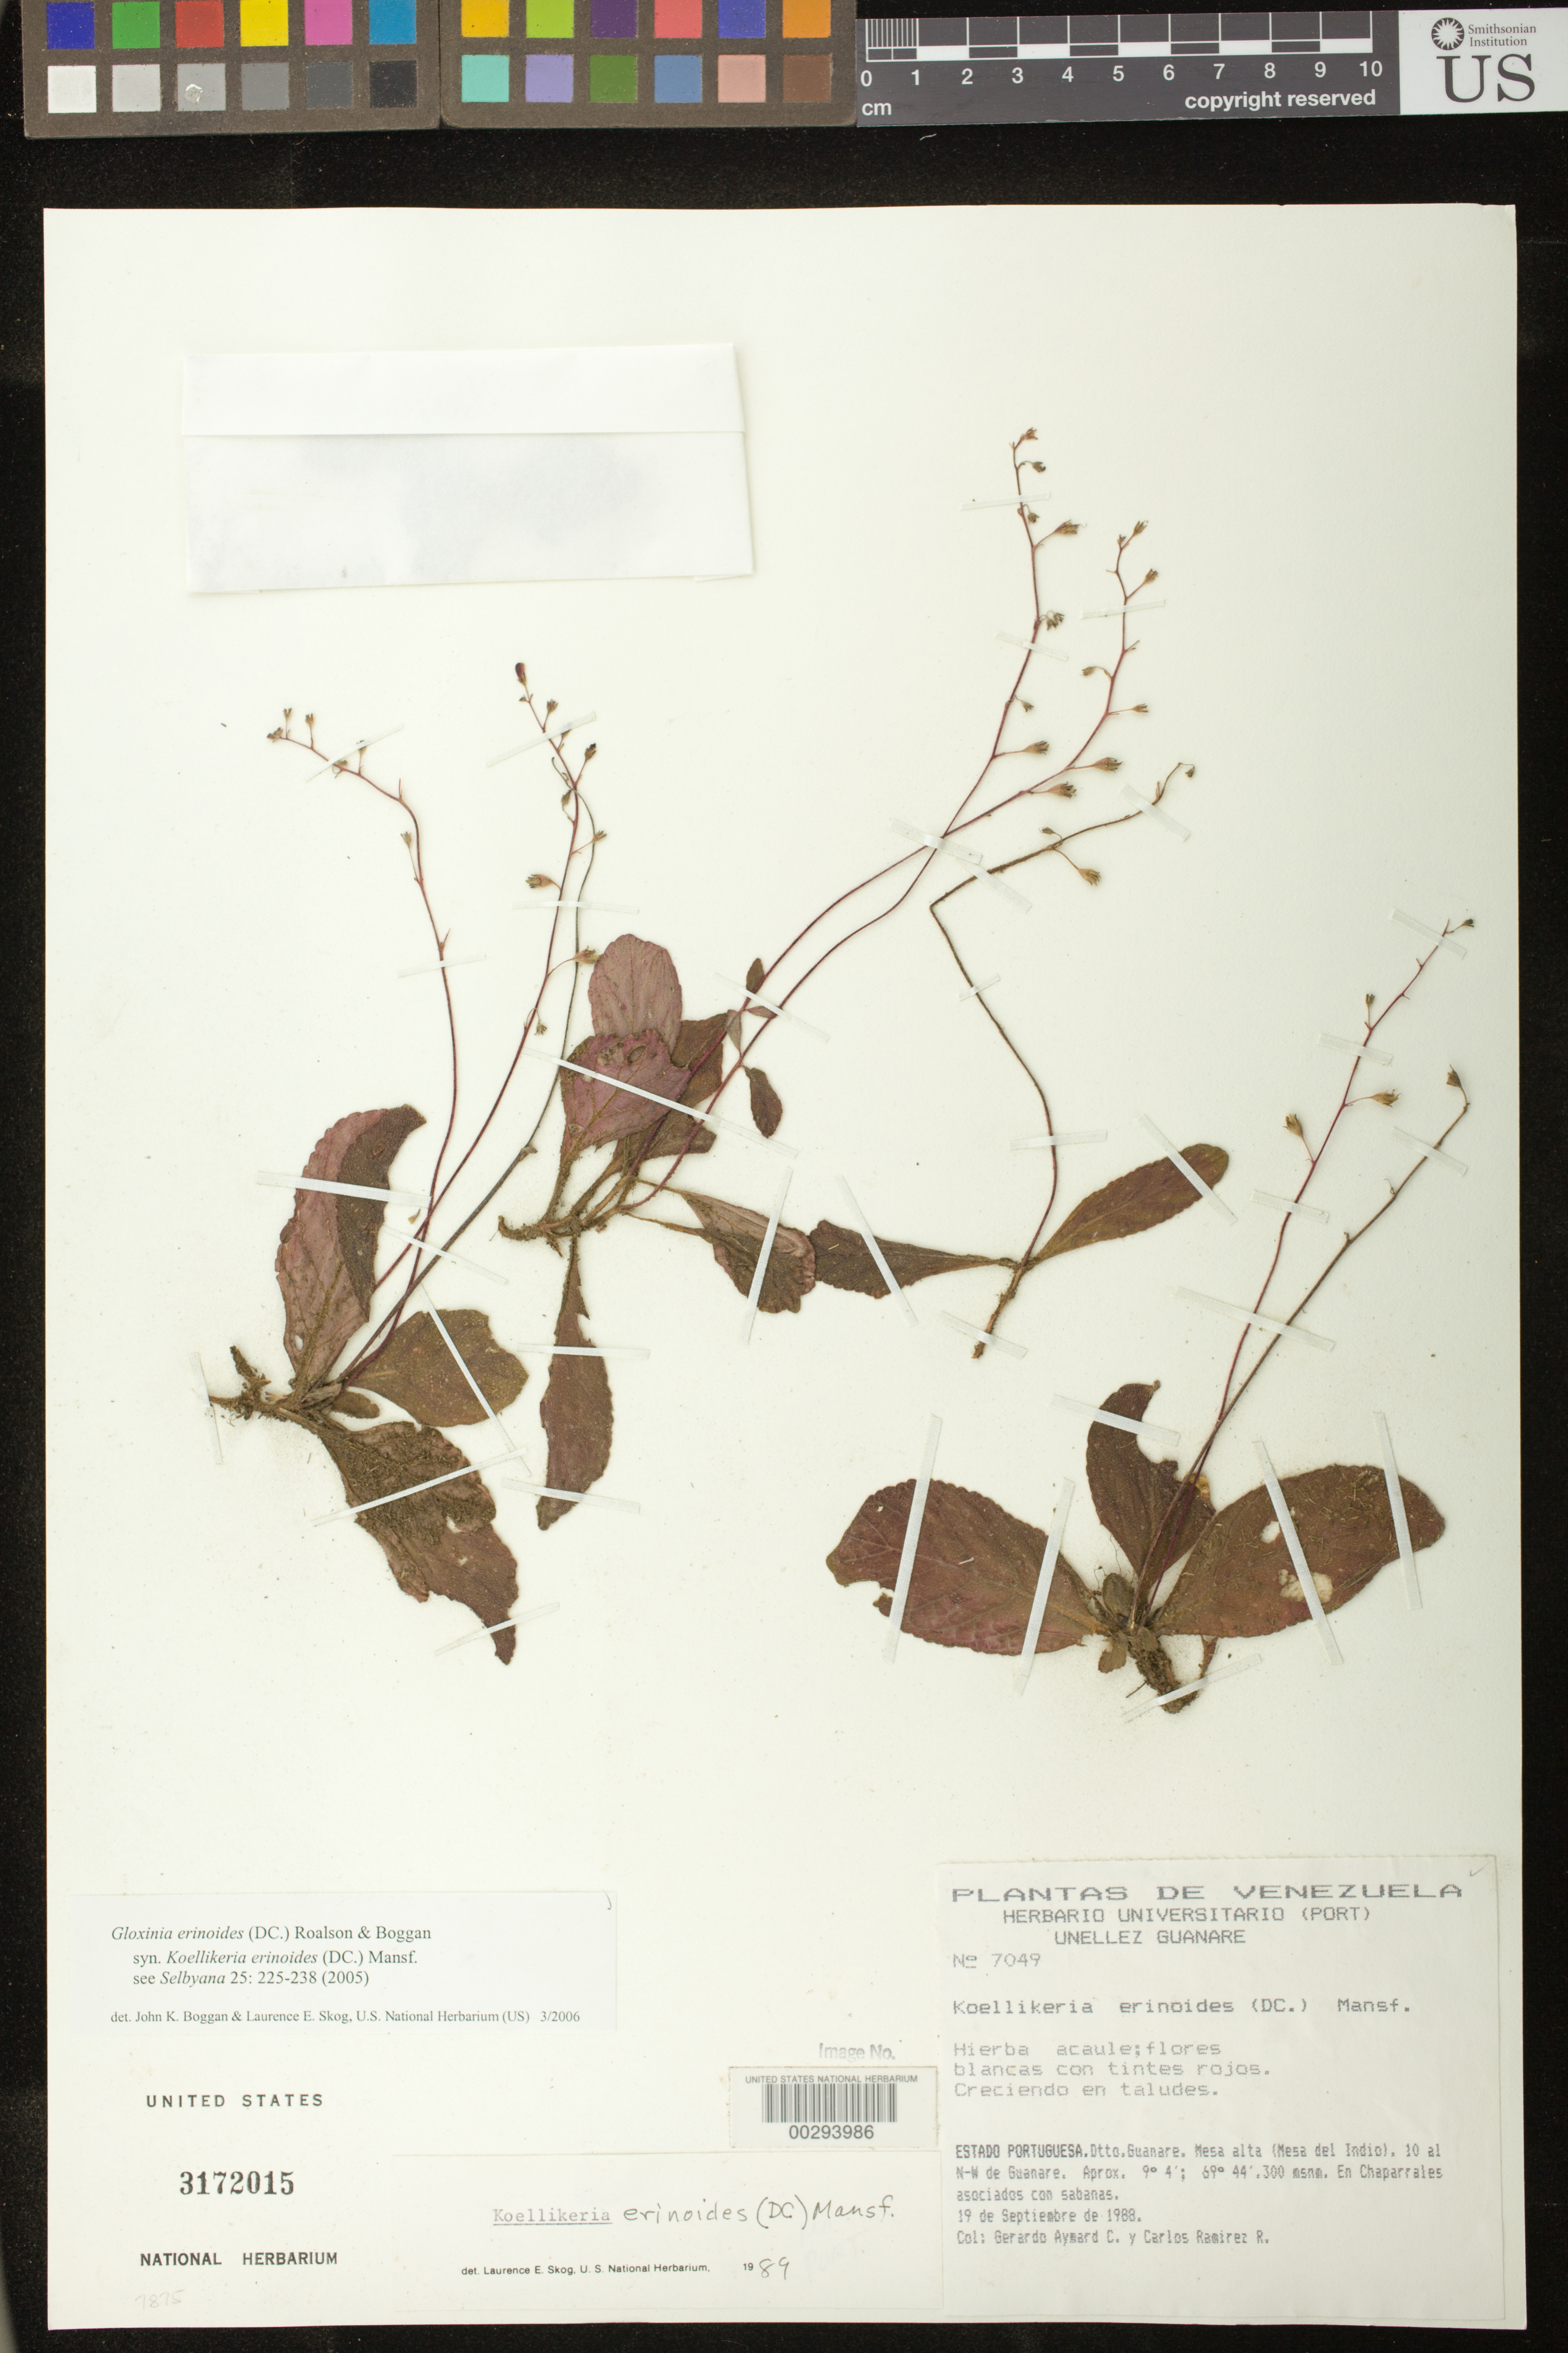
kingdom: Plantae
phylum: Tracheophyta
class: Magnoliopsida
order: Lamiales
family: Gesneriaceae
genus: Gloxinia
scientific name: Gloxinia erinoides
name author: (DC.) Roalson & Boggan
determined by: Boggan, J. K.; Skog, L. E.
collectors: G. A. Aymard & C. Ramirez R.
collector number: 7049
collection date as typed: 19 Sep 1988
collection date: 1988-09-19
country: Venezuela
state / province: Portuguesa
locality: Dist. Guanare, Mesa Alta (Mesa del Indio), 10 NW of Guanare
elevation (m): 300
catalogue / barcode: US 3172015